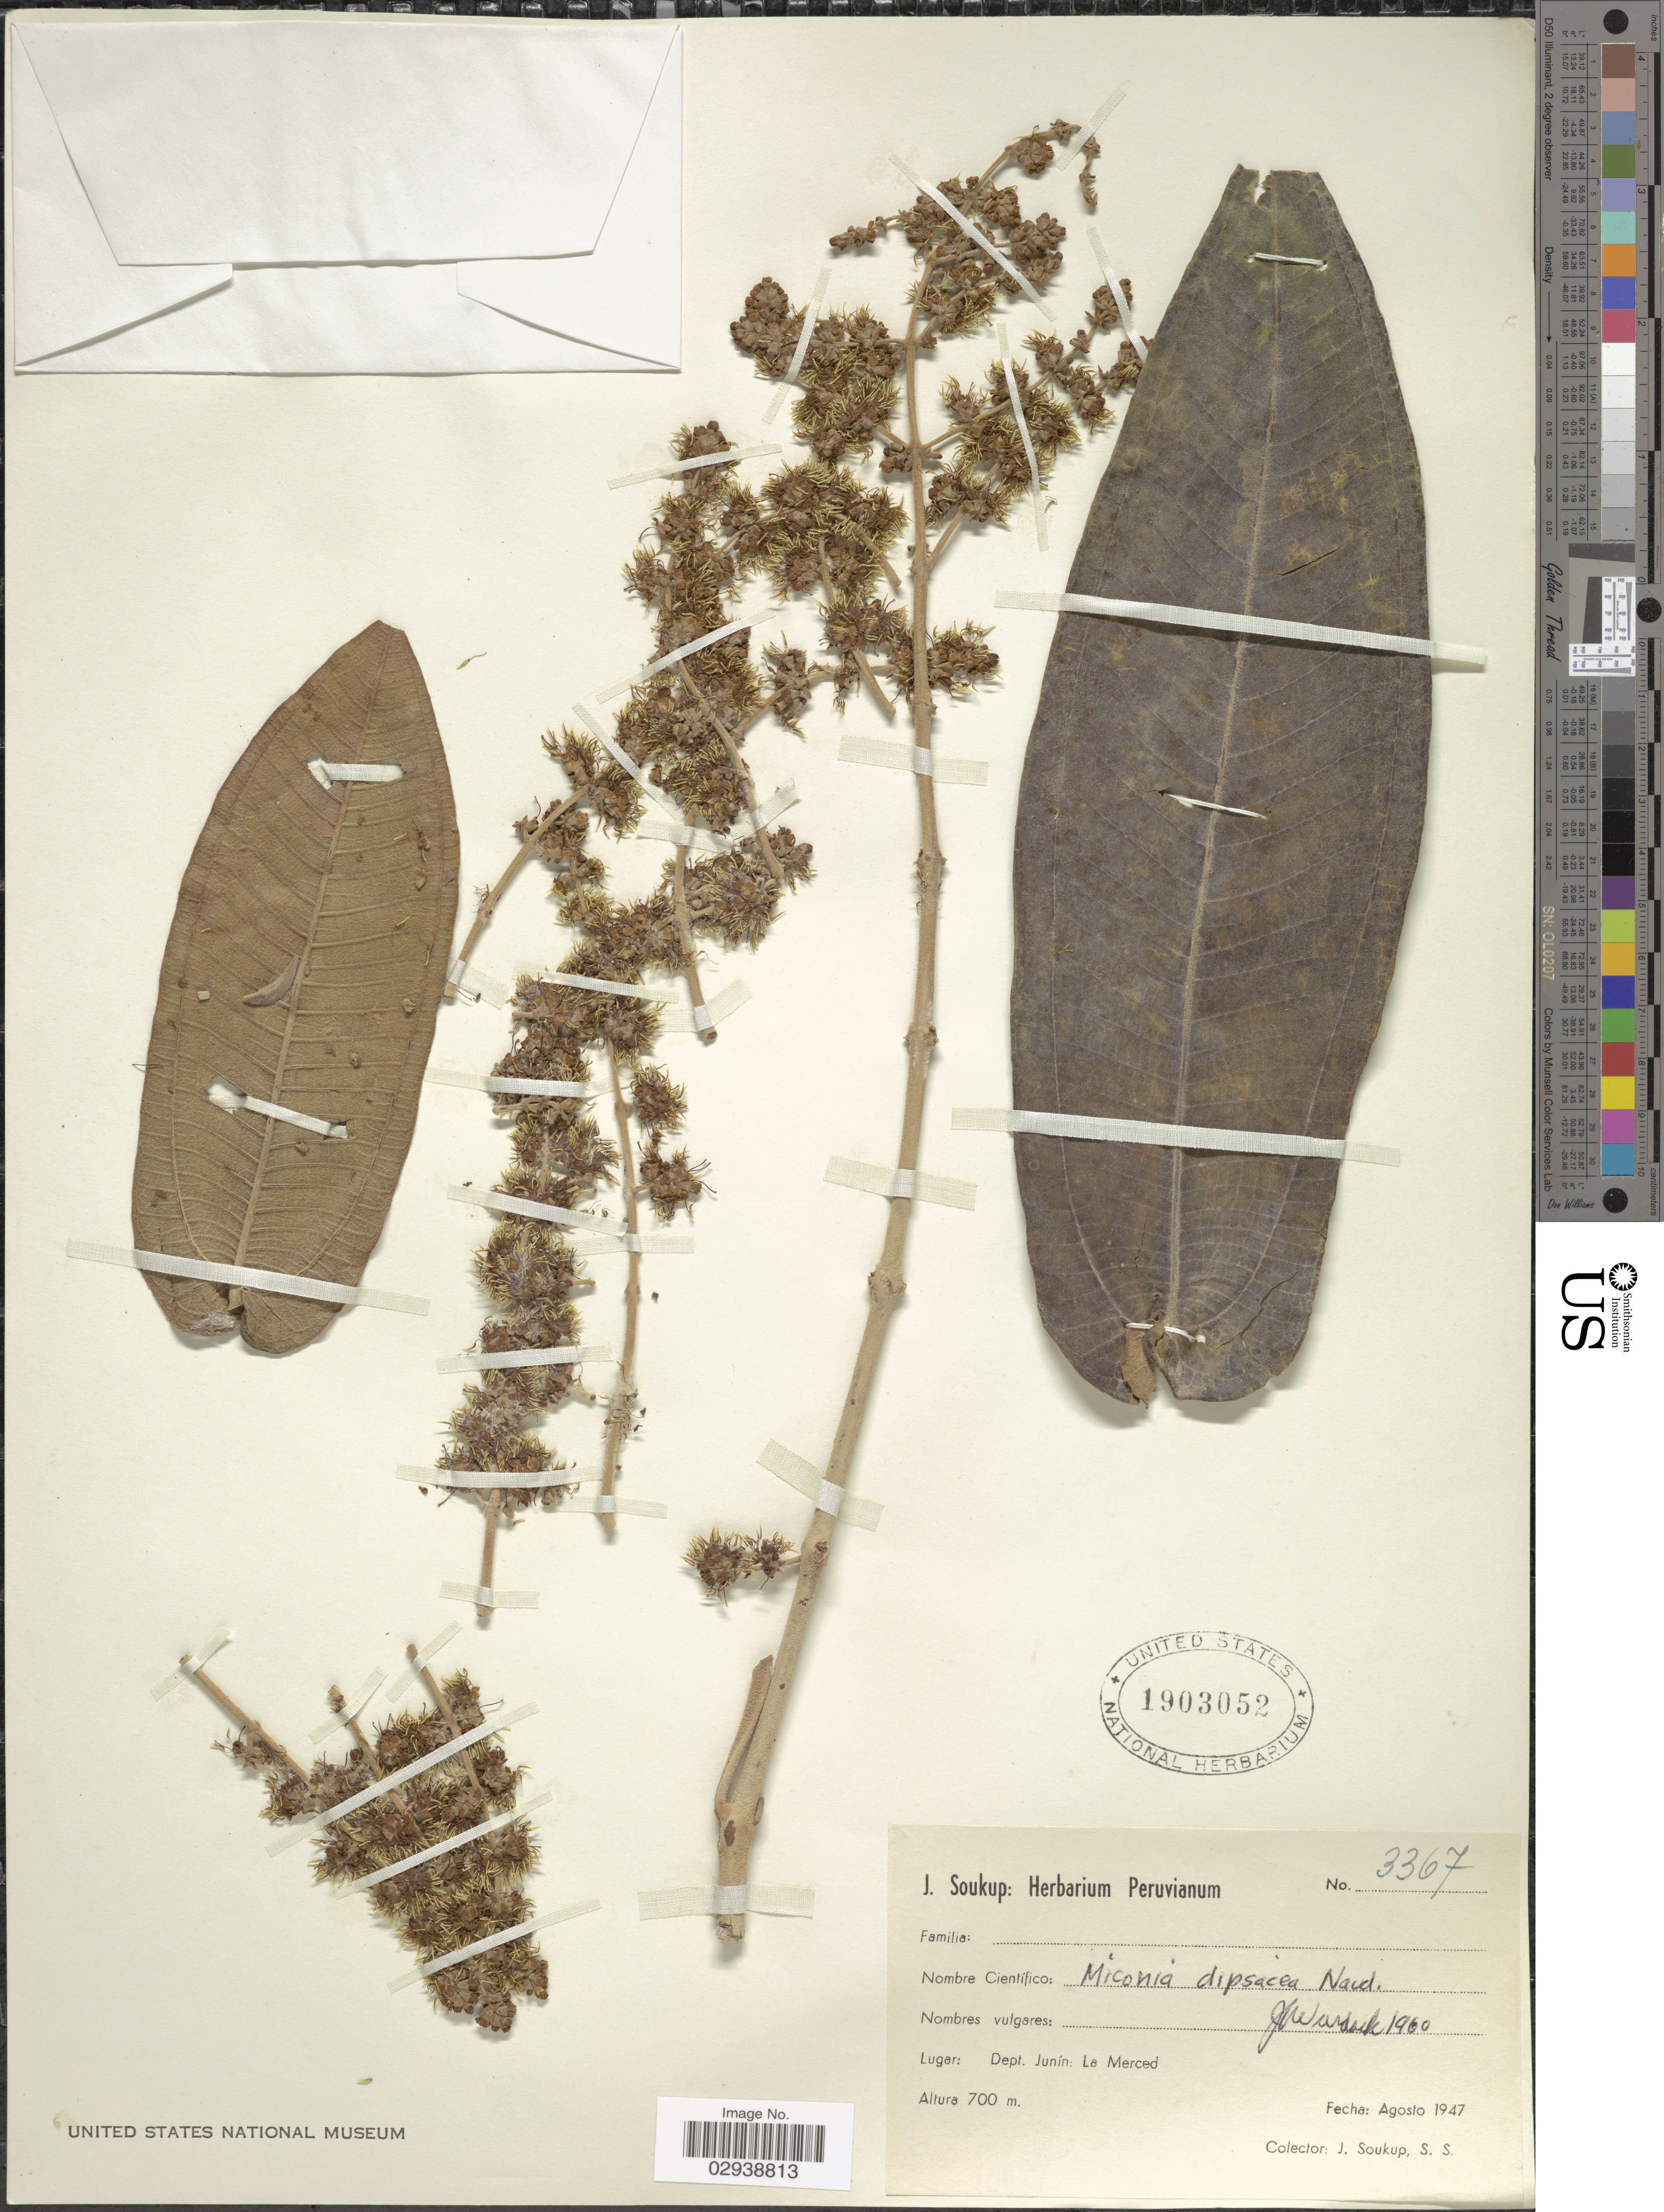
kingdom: Plantae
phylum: Tracheophyta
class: Magnoliopsida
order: Myrtales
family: Melastomataceae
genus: Miconia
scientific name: Miconia dipsacea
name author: Naudin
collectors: J. Soukup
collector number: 3367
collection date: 1947-08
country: Peru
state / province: Junín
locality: Dept. Junín: La Merced.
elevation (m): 700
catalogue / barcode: US 1903052